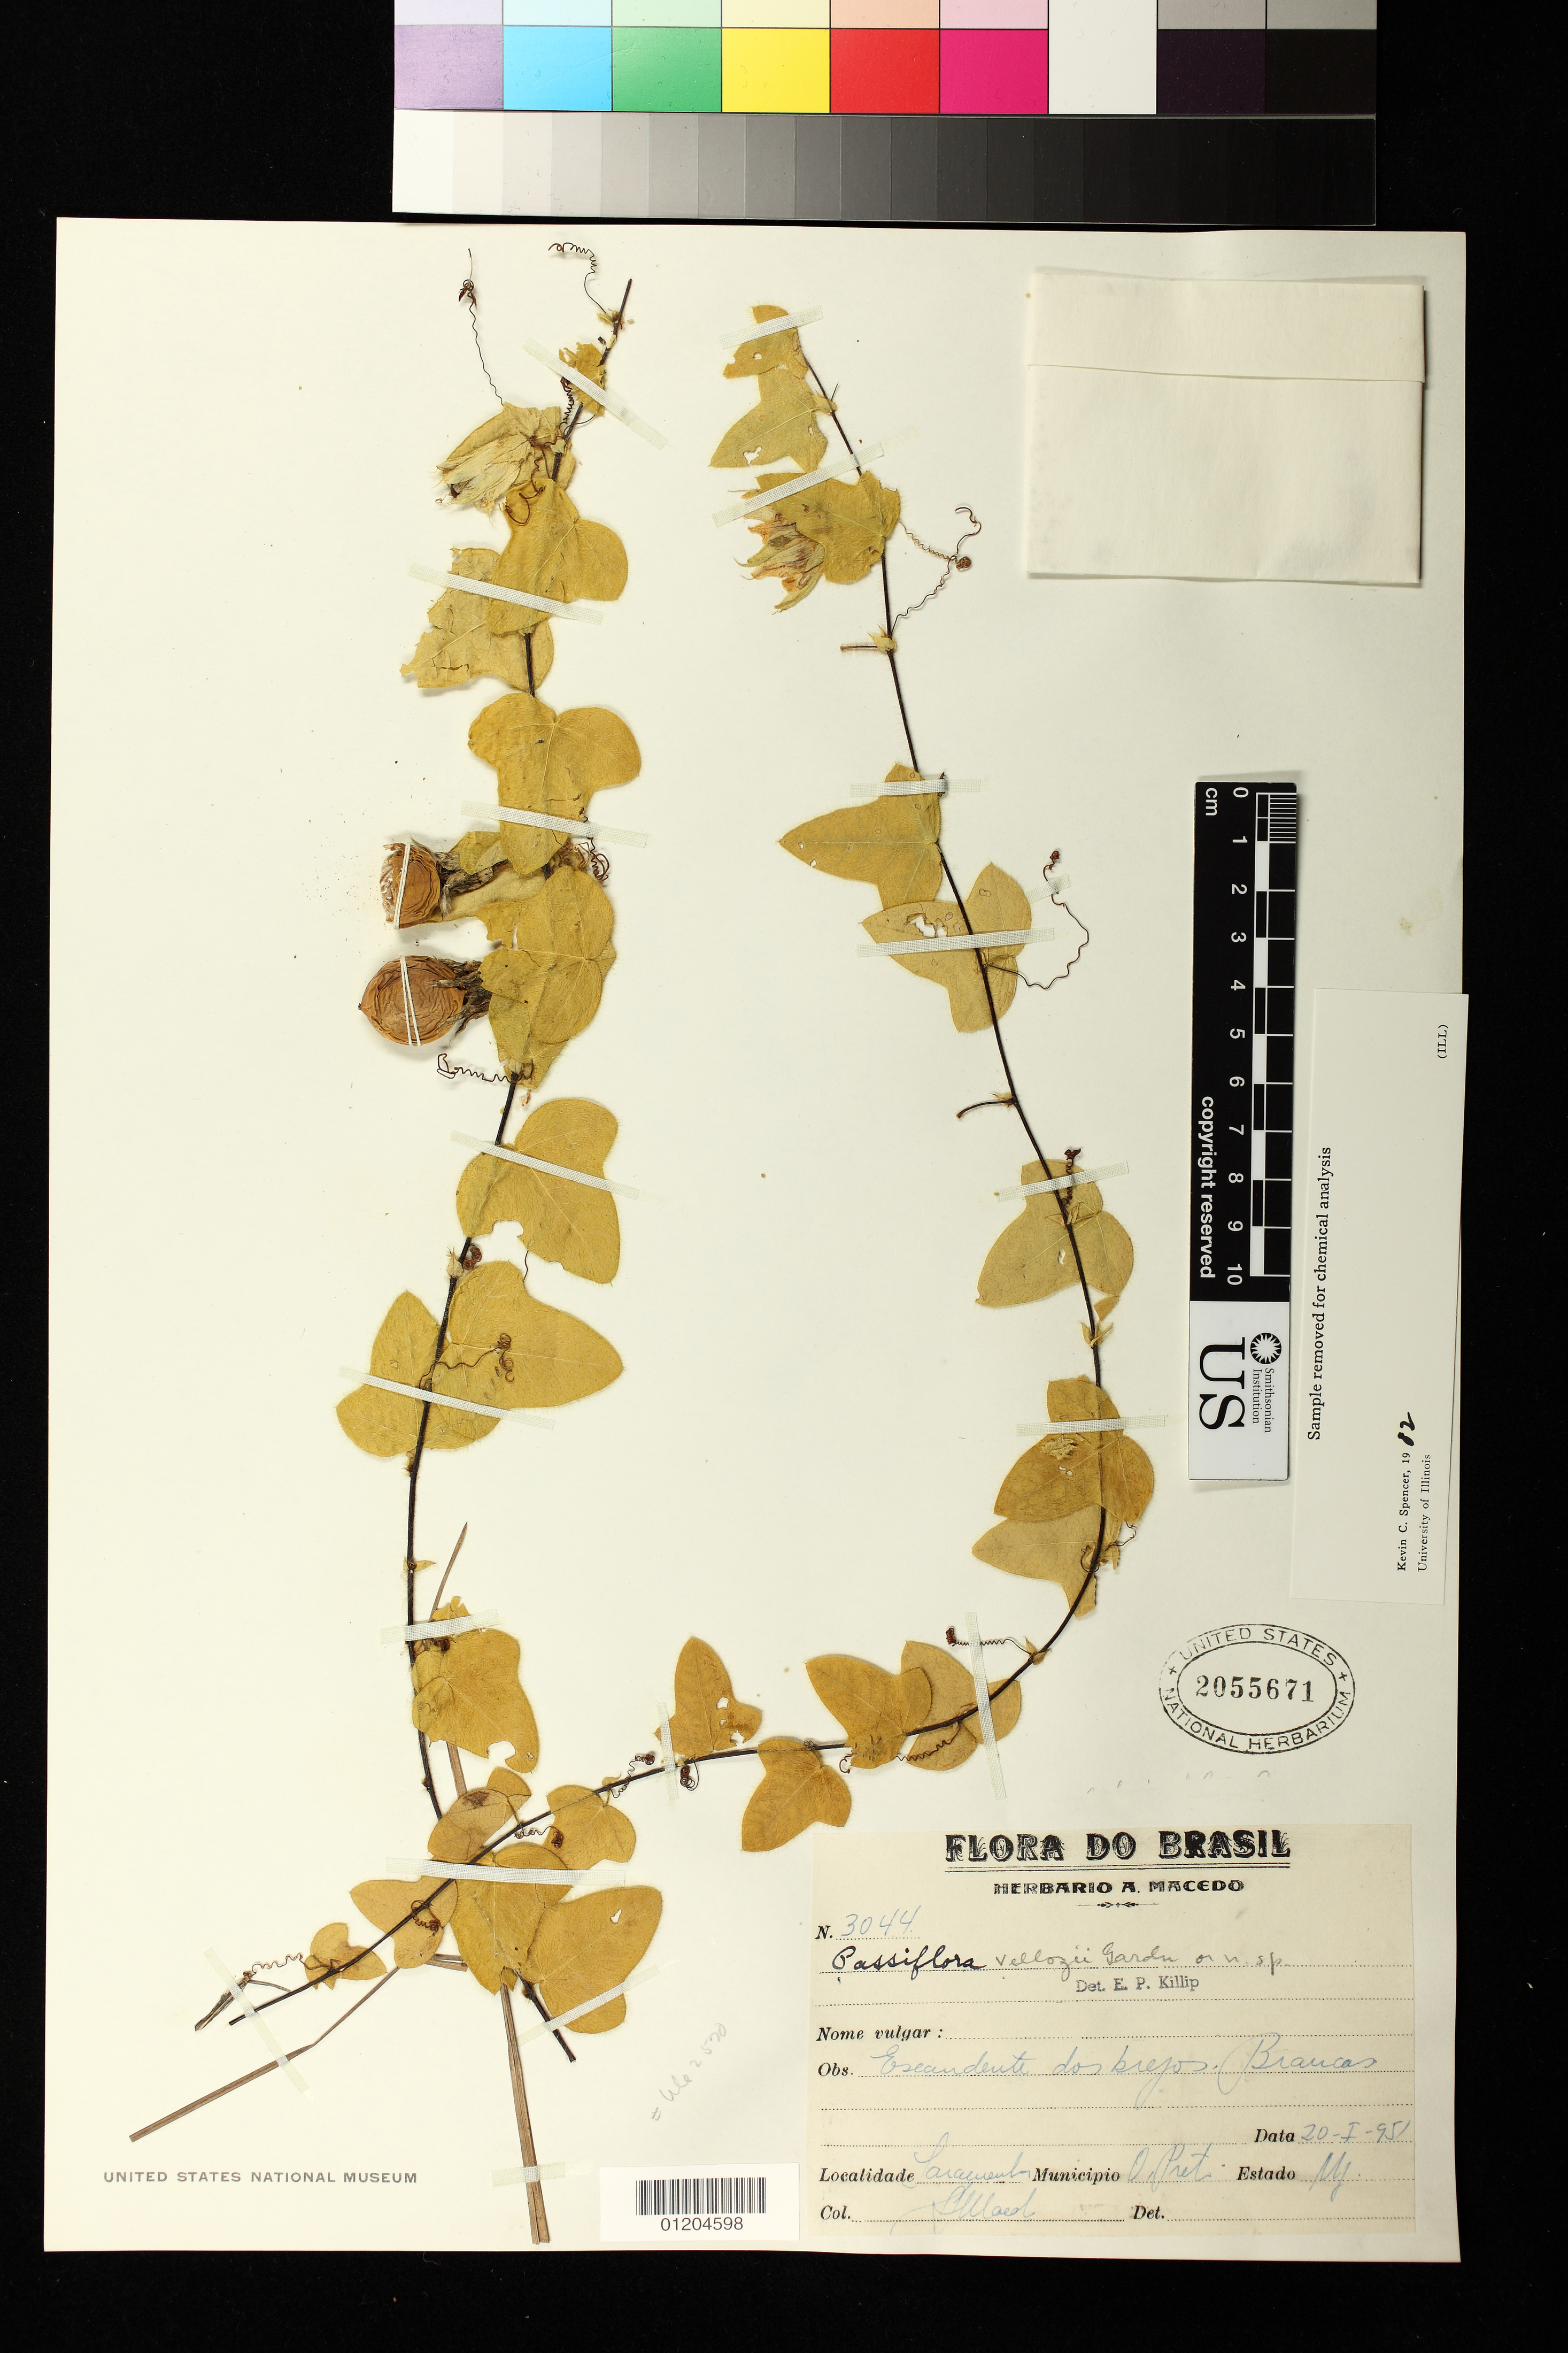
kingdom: Plantae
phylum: Tracheophyta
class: Magnoliopsida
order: Malpighiales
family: Passifloraceae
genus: Passiflora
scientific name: Passiflora vellozii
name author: Gardner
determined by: Svoboda, Harlan T., (NA), US Department of Agriculture (UNITED STATES)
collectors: A. Macedo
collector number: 3044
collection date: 1951-01-20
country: Brazil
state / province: Minas Gerais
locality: O. Preto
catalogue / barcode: US 2055671